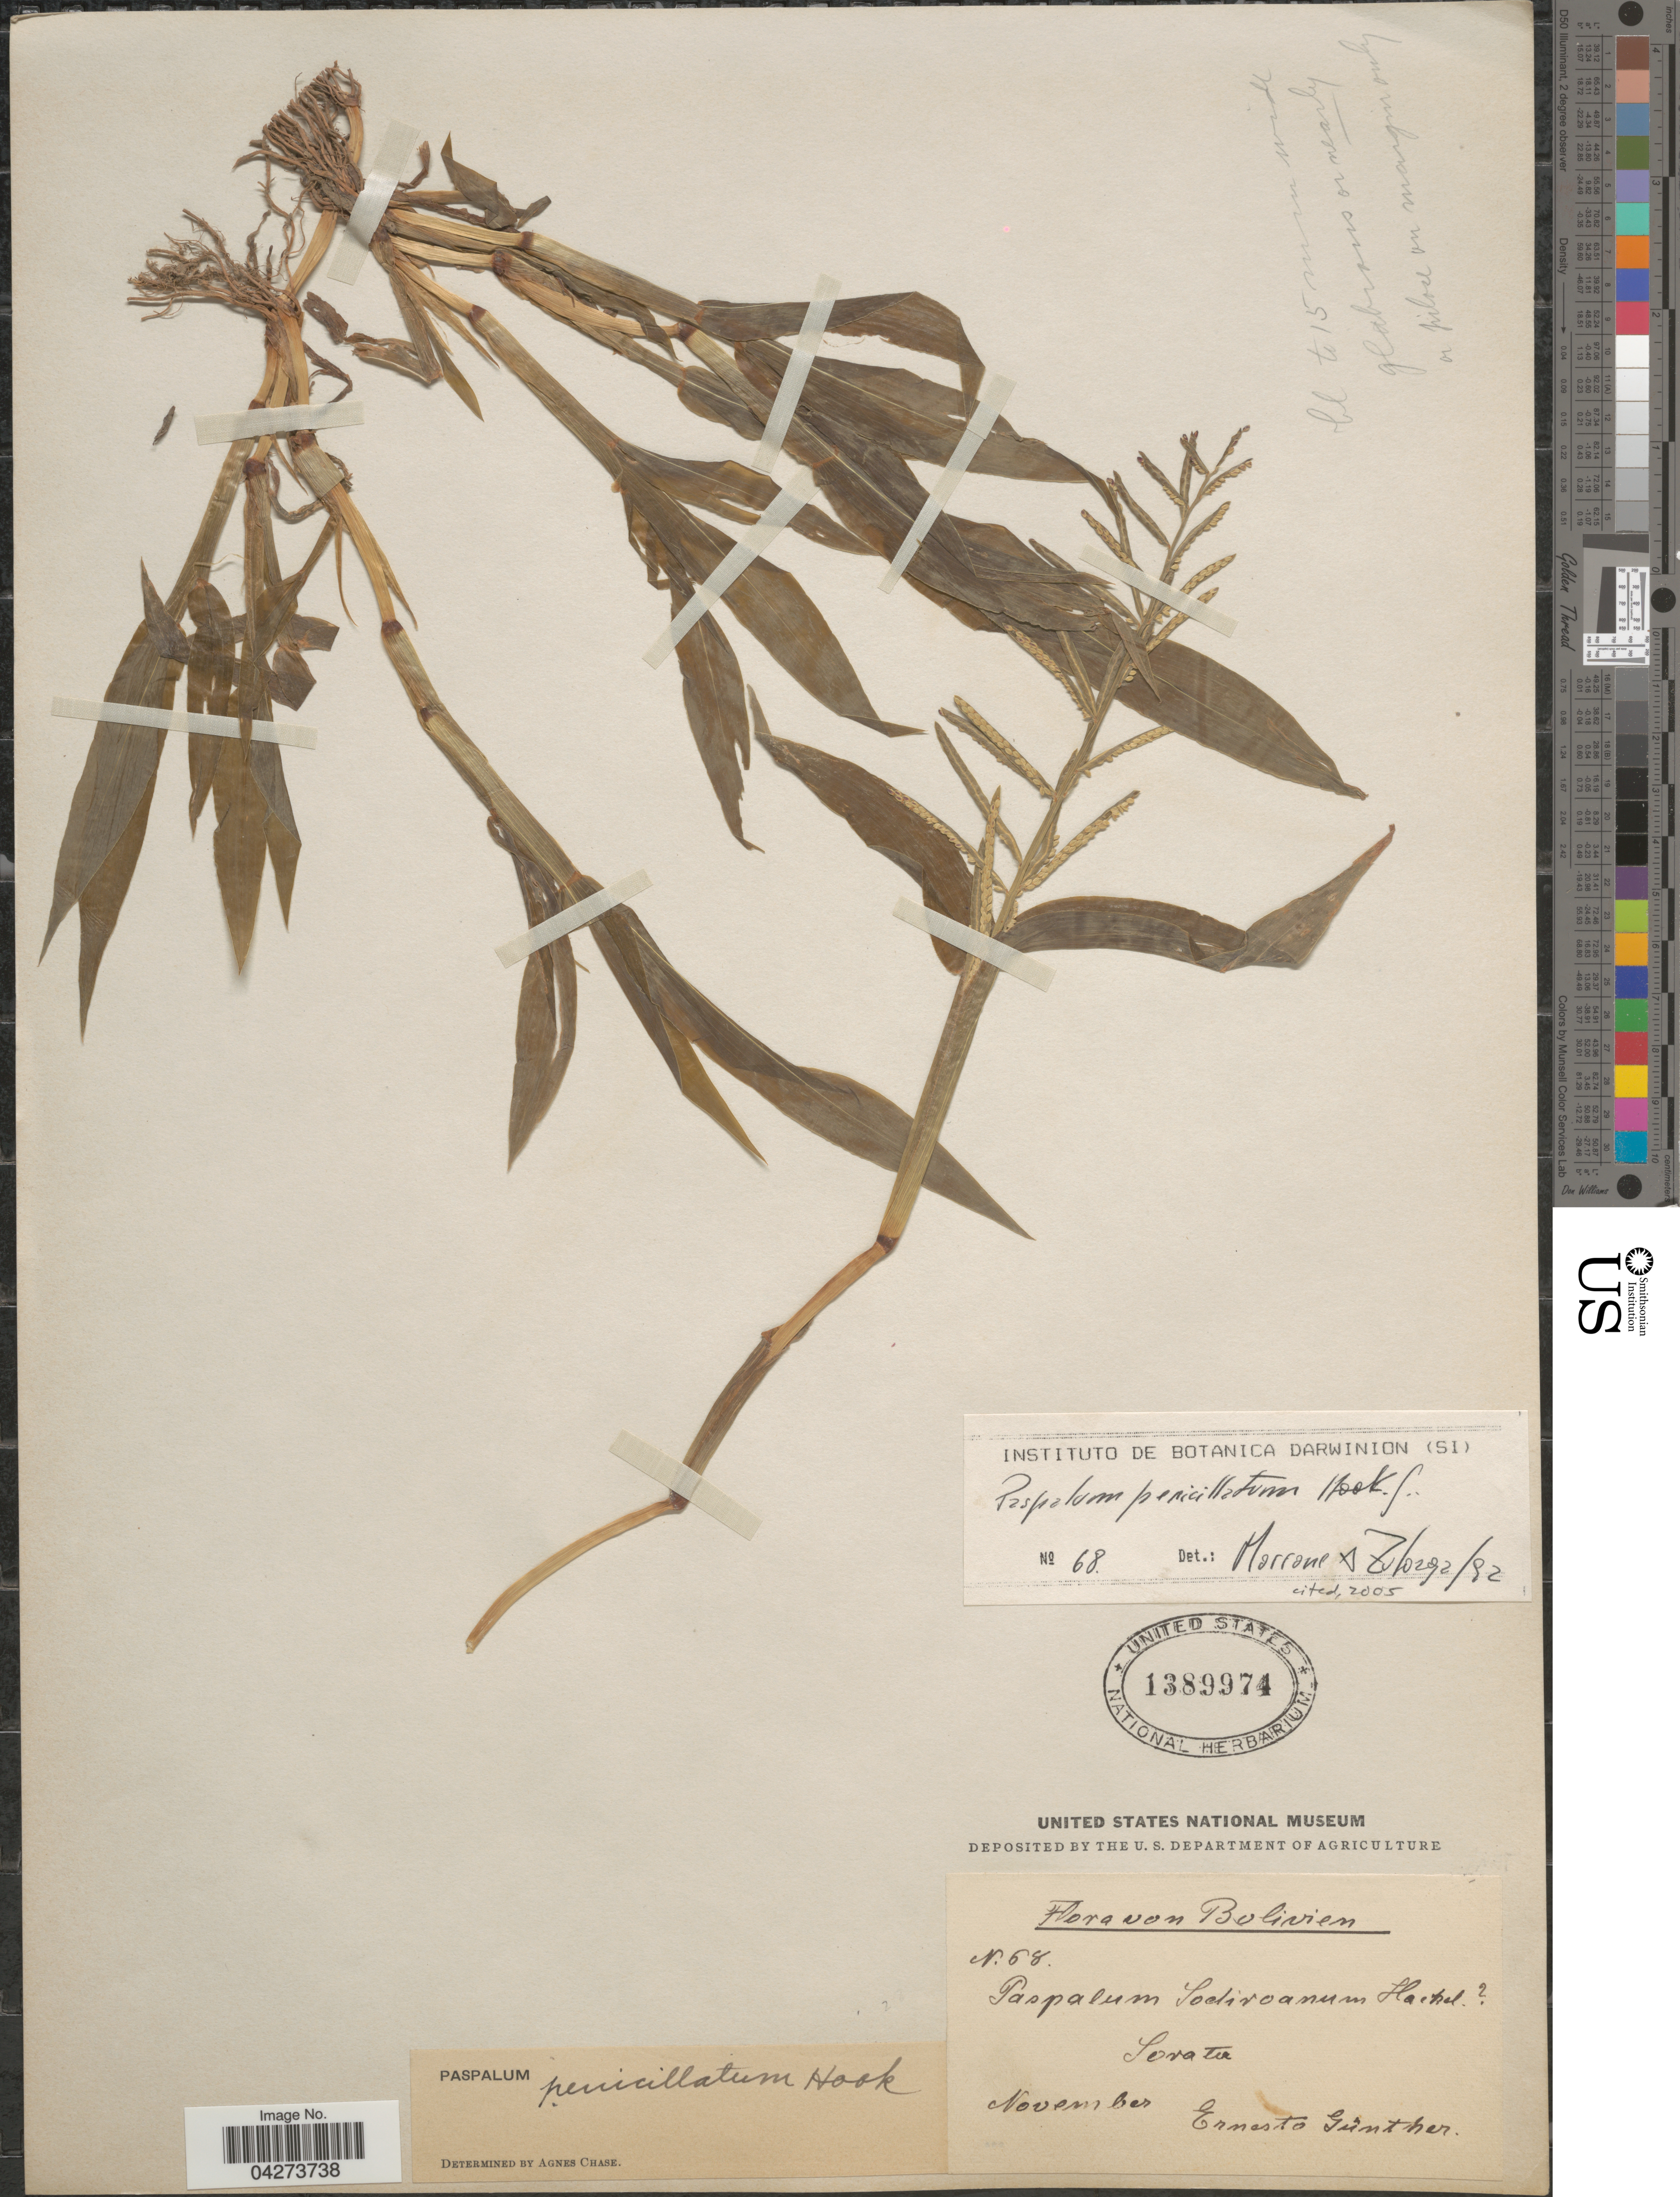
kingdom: Plantae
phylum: Tracheophyta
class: Liliopsida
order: Poales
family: Poaceae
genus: Paspalum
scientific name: Paspalum penicillatum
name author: Hook. f.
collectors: E. Gunther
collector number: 68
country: Bolivia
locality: Sorata.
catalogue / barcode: US 1389974